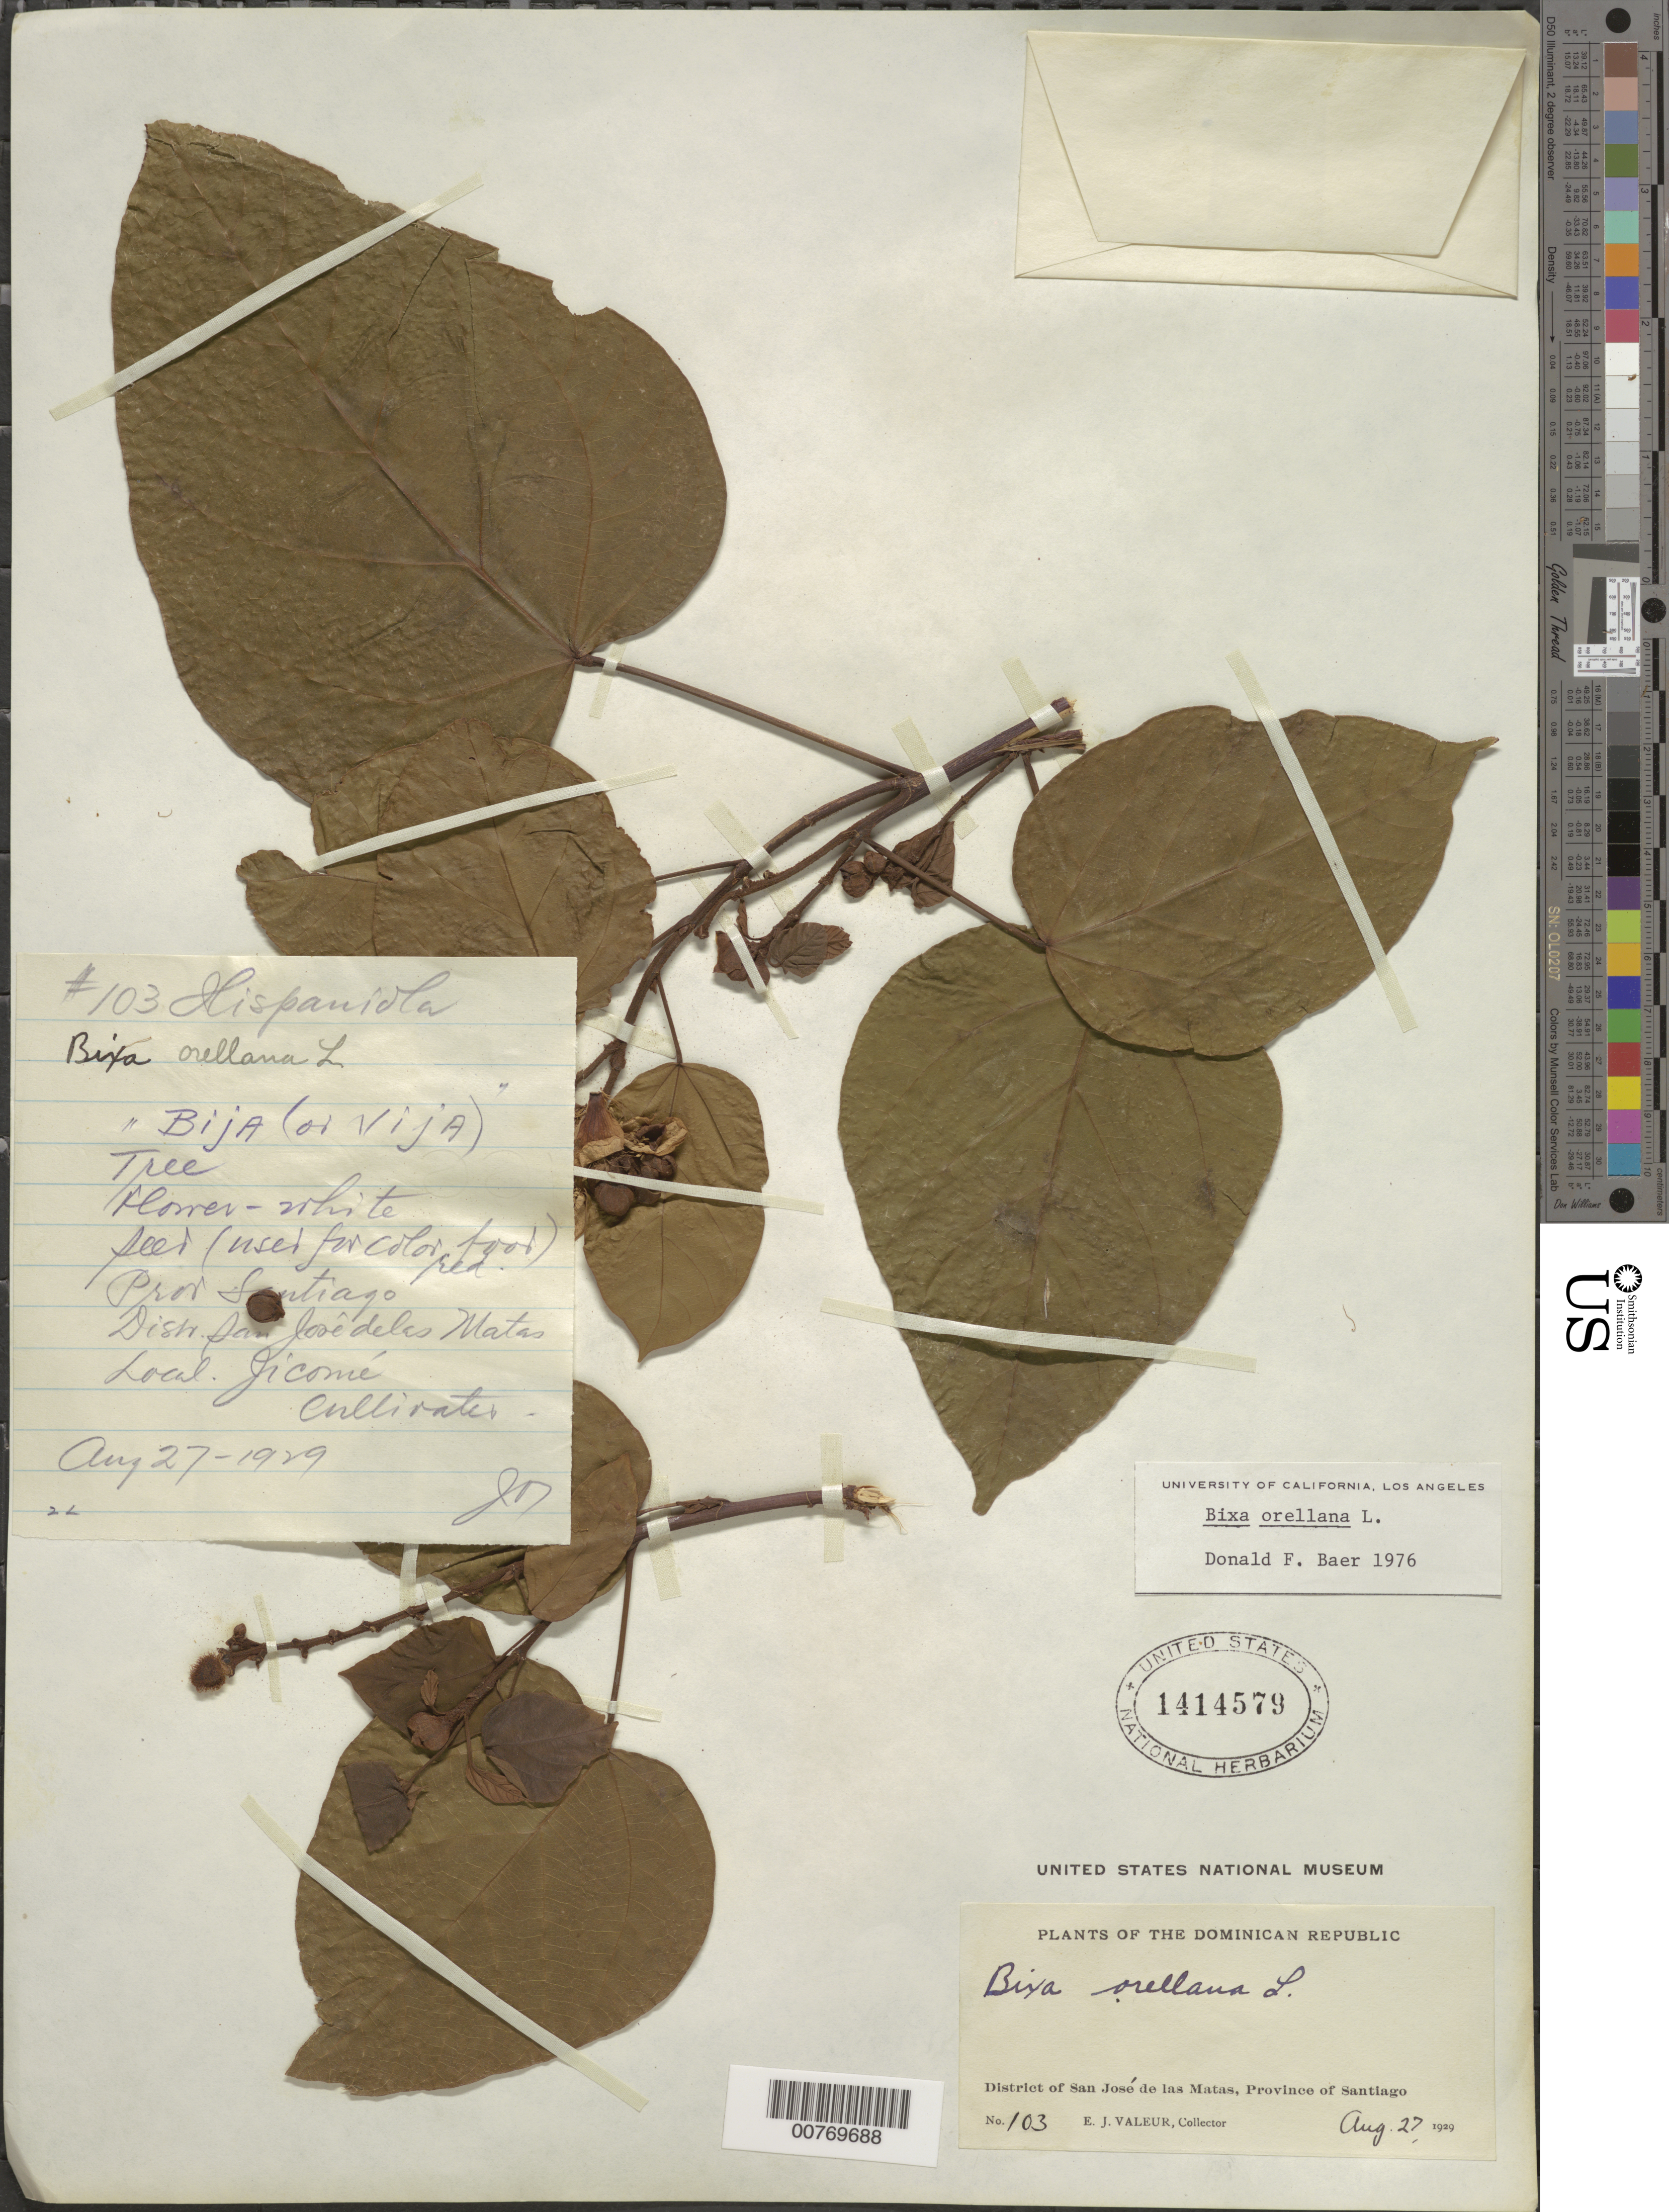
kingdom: Plantae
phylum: Tracheophyta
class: Magnoliopsida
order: Malvales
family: Bixaceae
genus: Bixa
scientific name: Bixa orellana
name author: L.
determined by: Baer, D. F.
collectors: E. Valeur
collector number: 103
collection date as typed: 27 Aug 1929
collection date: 1929-08-27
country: Dominican Republic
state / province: Santiago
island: Hispaniola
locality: Disctrict of San José de las Matas, Jicomé.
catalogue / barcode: US 1414579